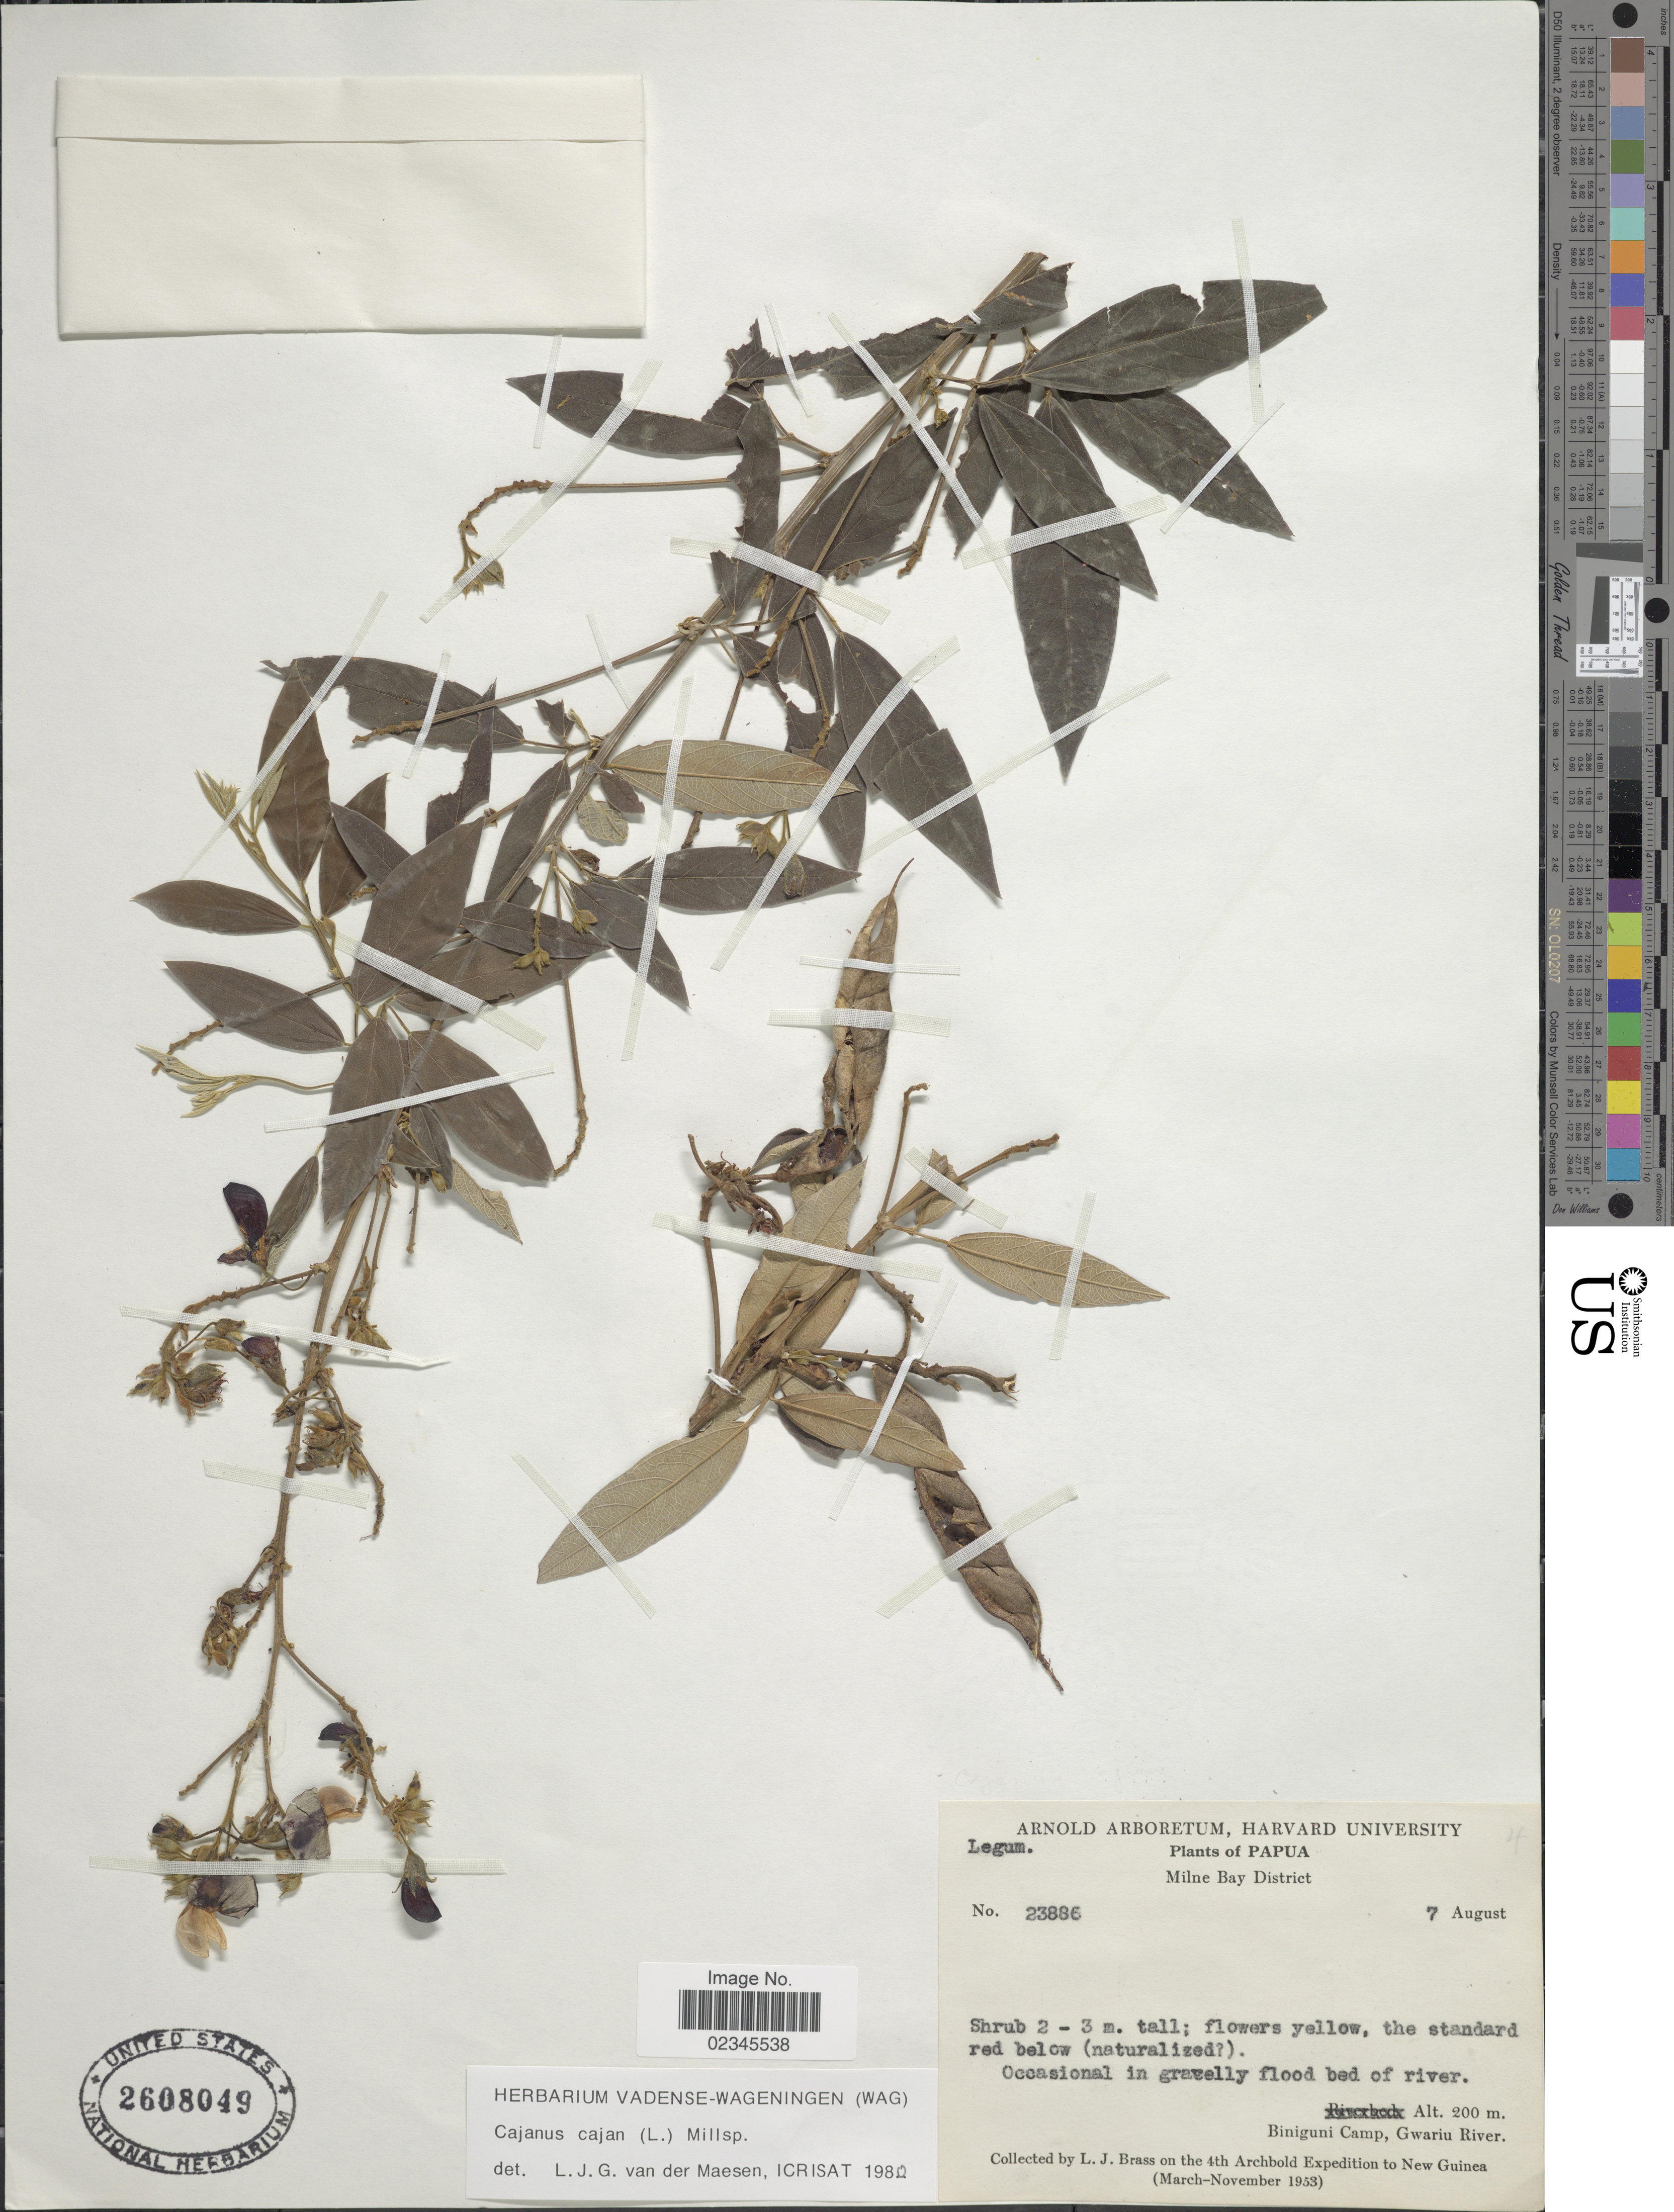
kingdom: Plantae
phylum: Tracheophyta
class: Magnoliopsida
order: Fabales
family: Fabaceae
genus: Cajanus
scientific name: Cajanus cajan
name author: (L.) Huth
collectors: L. J. Brass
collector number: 23886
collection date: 1953-08-07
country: Papua New Guinea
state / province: Milne Bay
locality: Papua. New Guinea. Biniguni Camp, Gwariu River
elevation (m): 200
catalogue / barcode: US 2608049